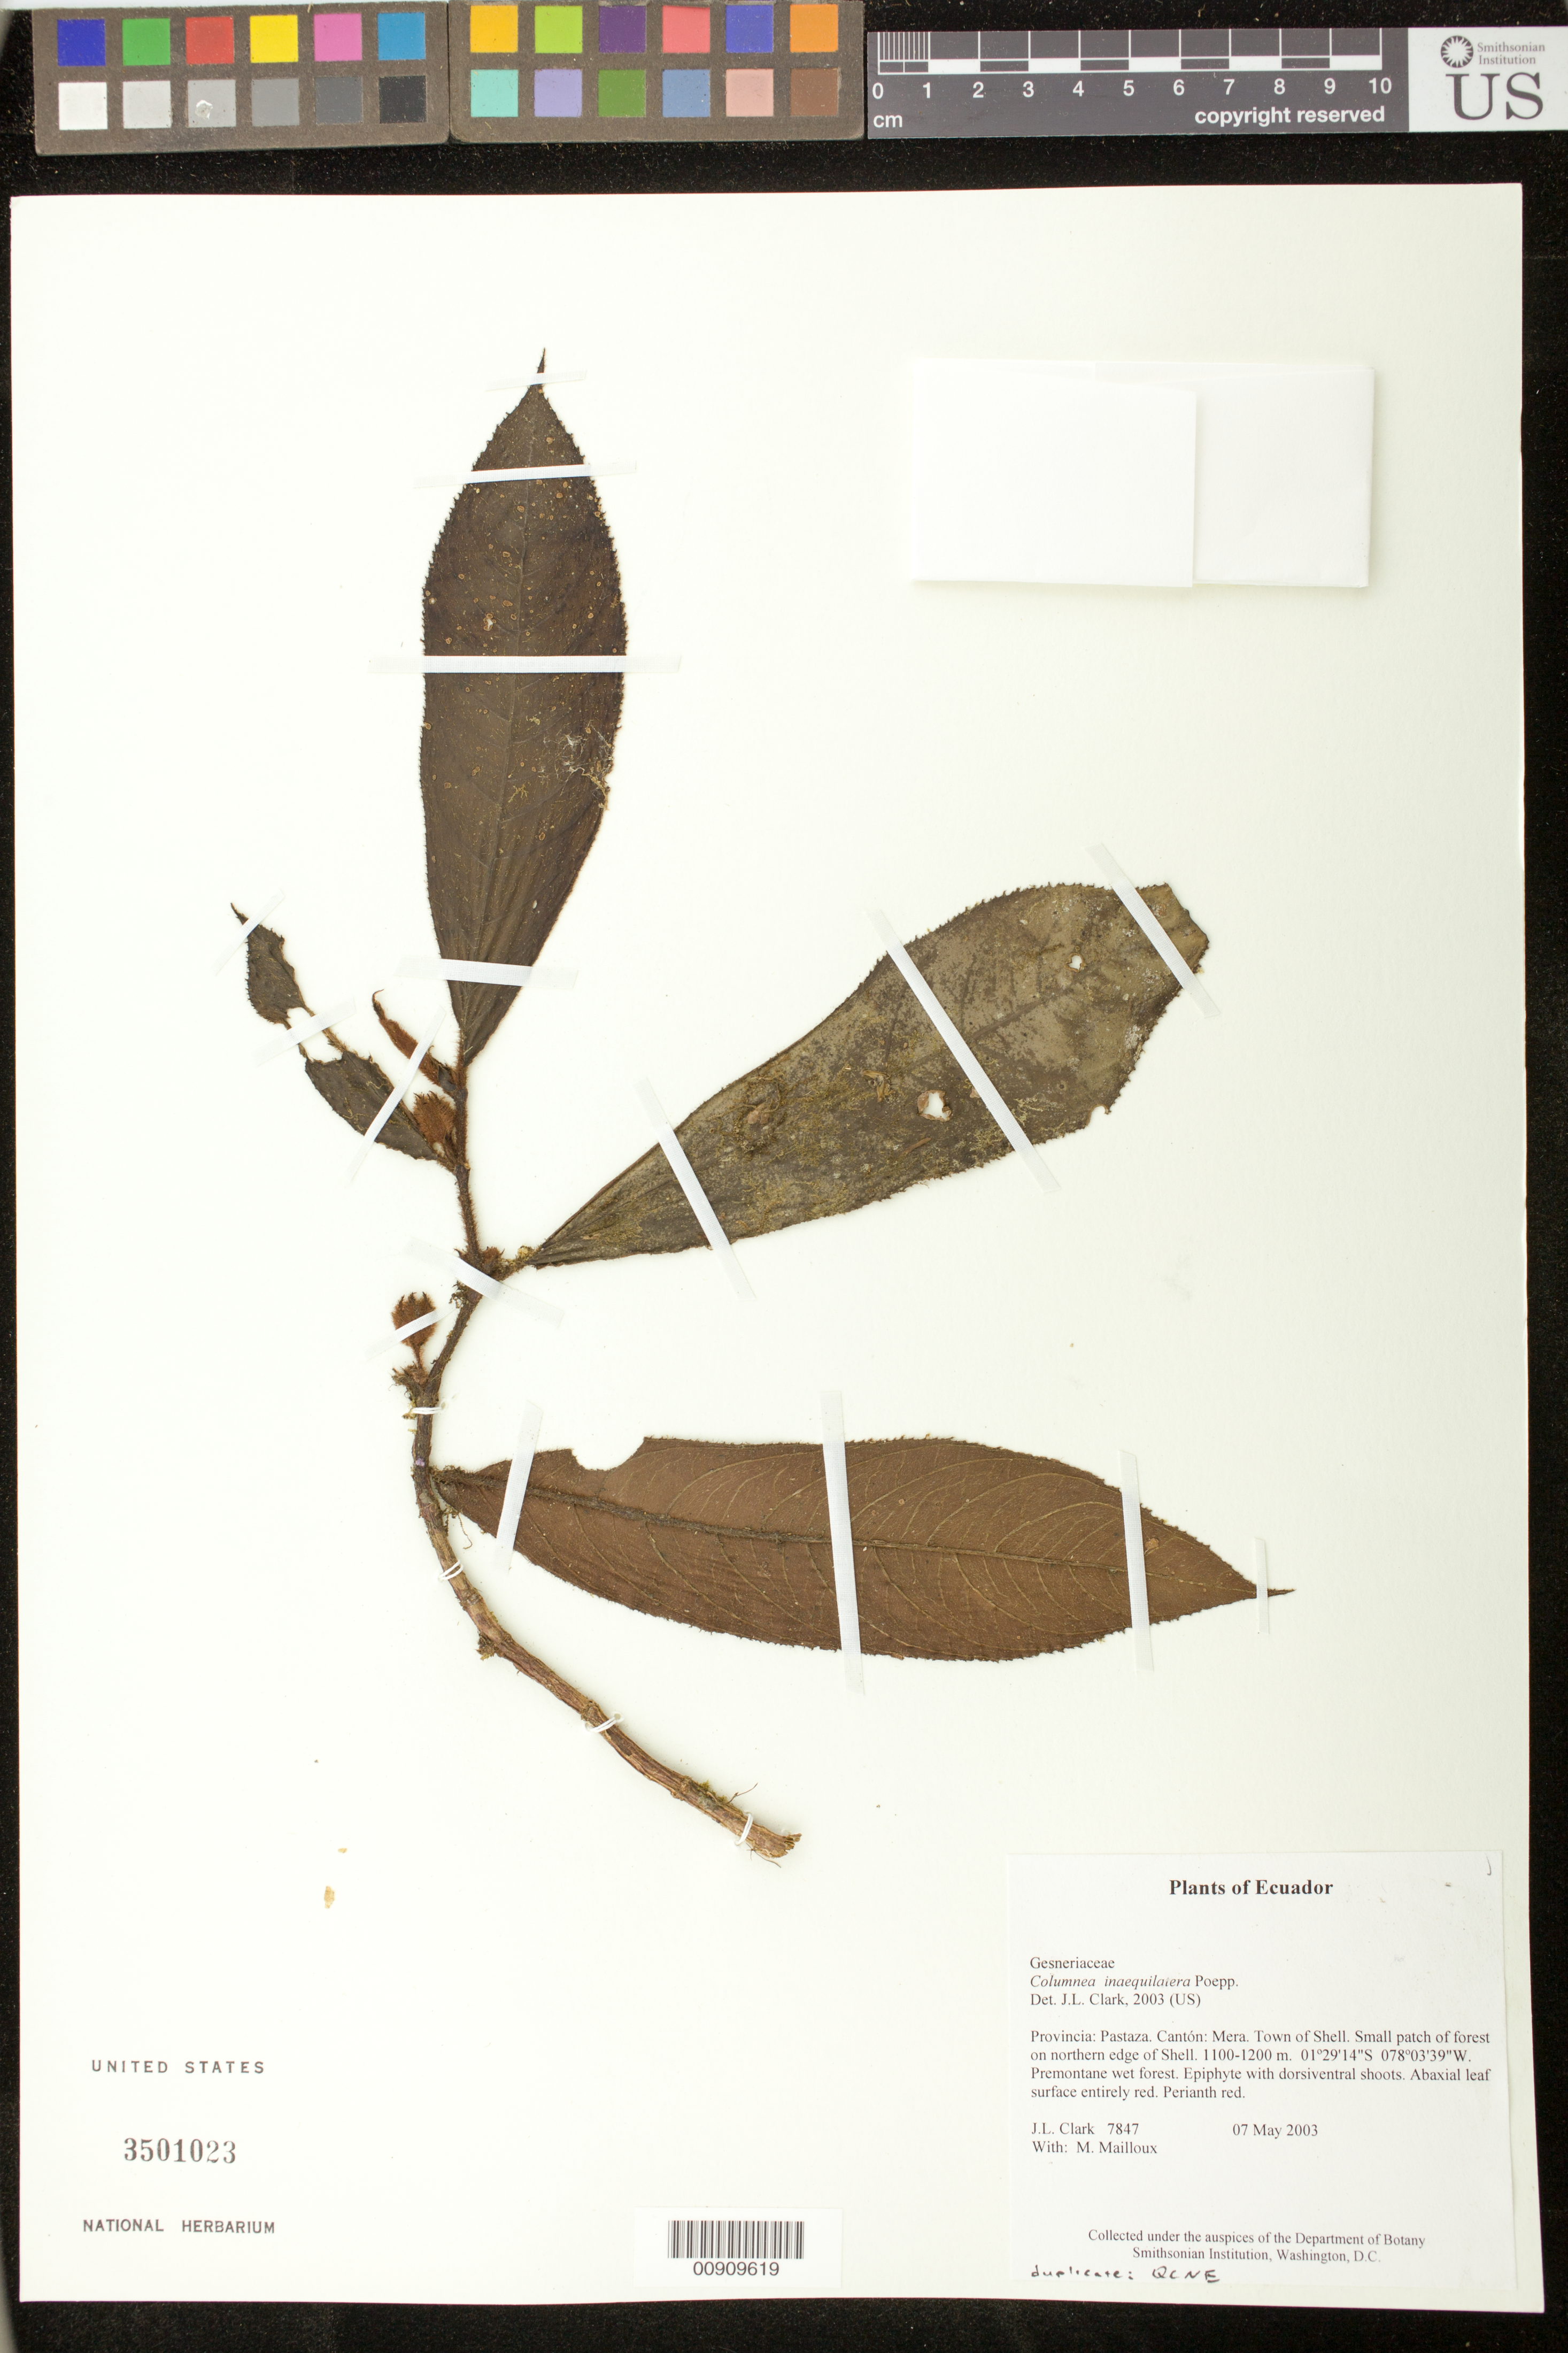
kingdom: Plantae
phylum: Tracheophyta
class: Magnoliopsida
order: Lamiales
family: Gesneriaceae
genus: Columnea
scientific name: Columnea inaequilatera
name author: Poepp.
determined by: Clark, J. L., (SEL), The Marie Selby Botanical Garden (UNITED STATES)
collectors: J. L. Clark & M. Mailloux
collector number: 7847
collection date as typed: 07 May 2003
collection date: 2003-05-07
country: Ecuador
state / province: Pastaza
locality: Mera. Town of Shell. Small patch of forest on northern edge of Shell.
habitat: Premontane wet forest.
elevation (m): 1100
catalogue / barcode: US 3501023